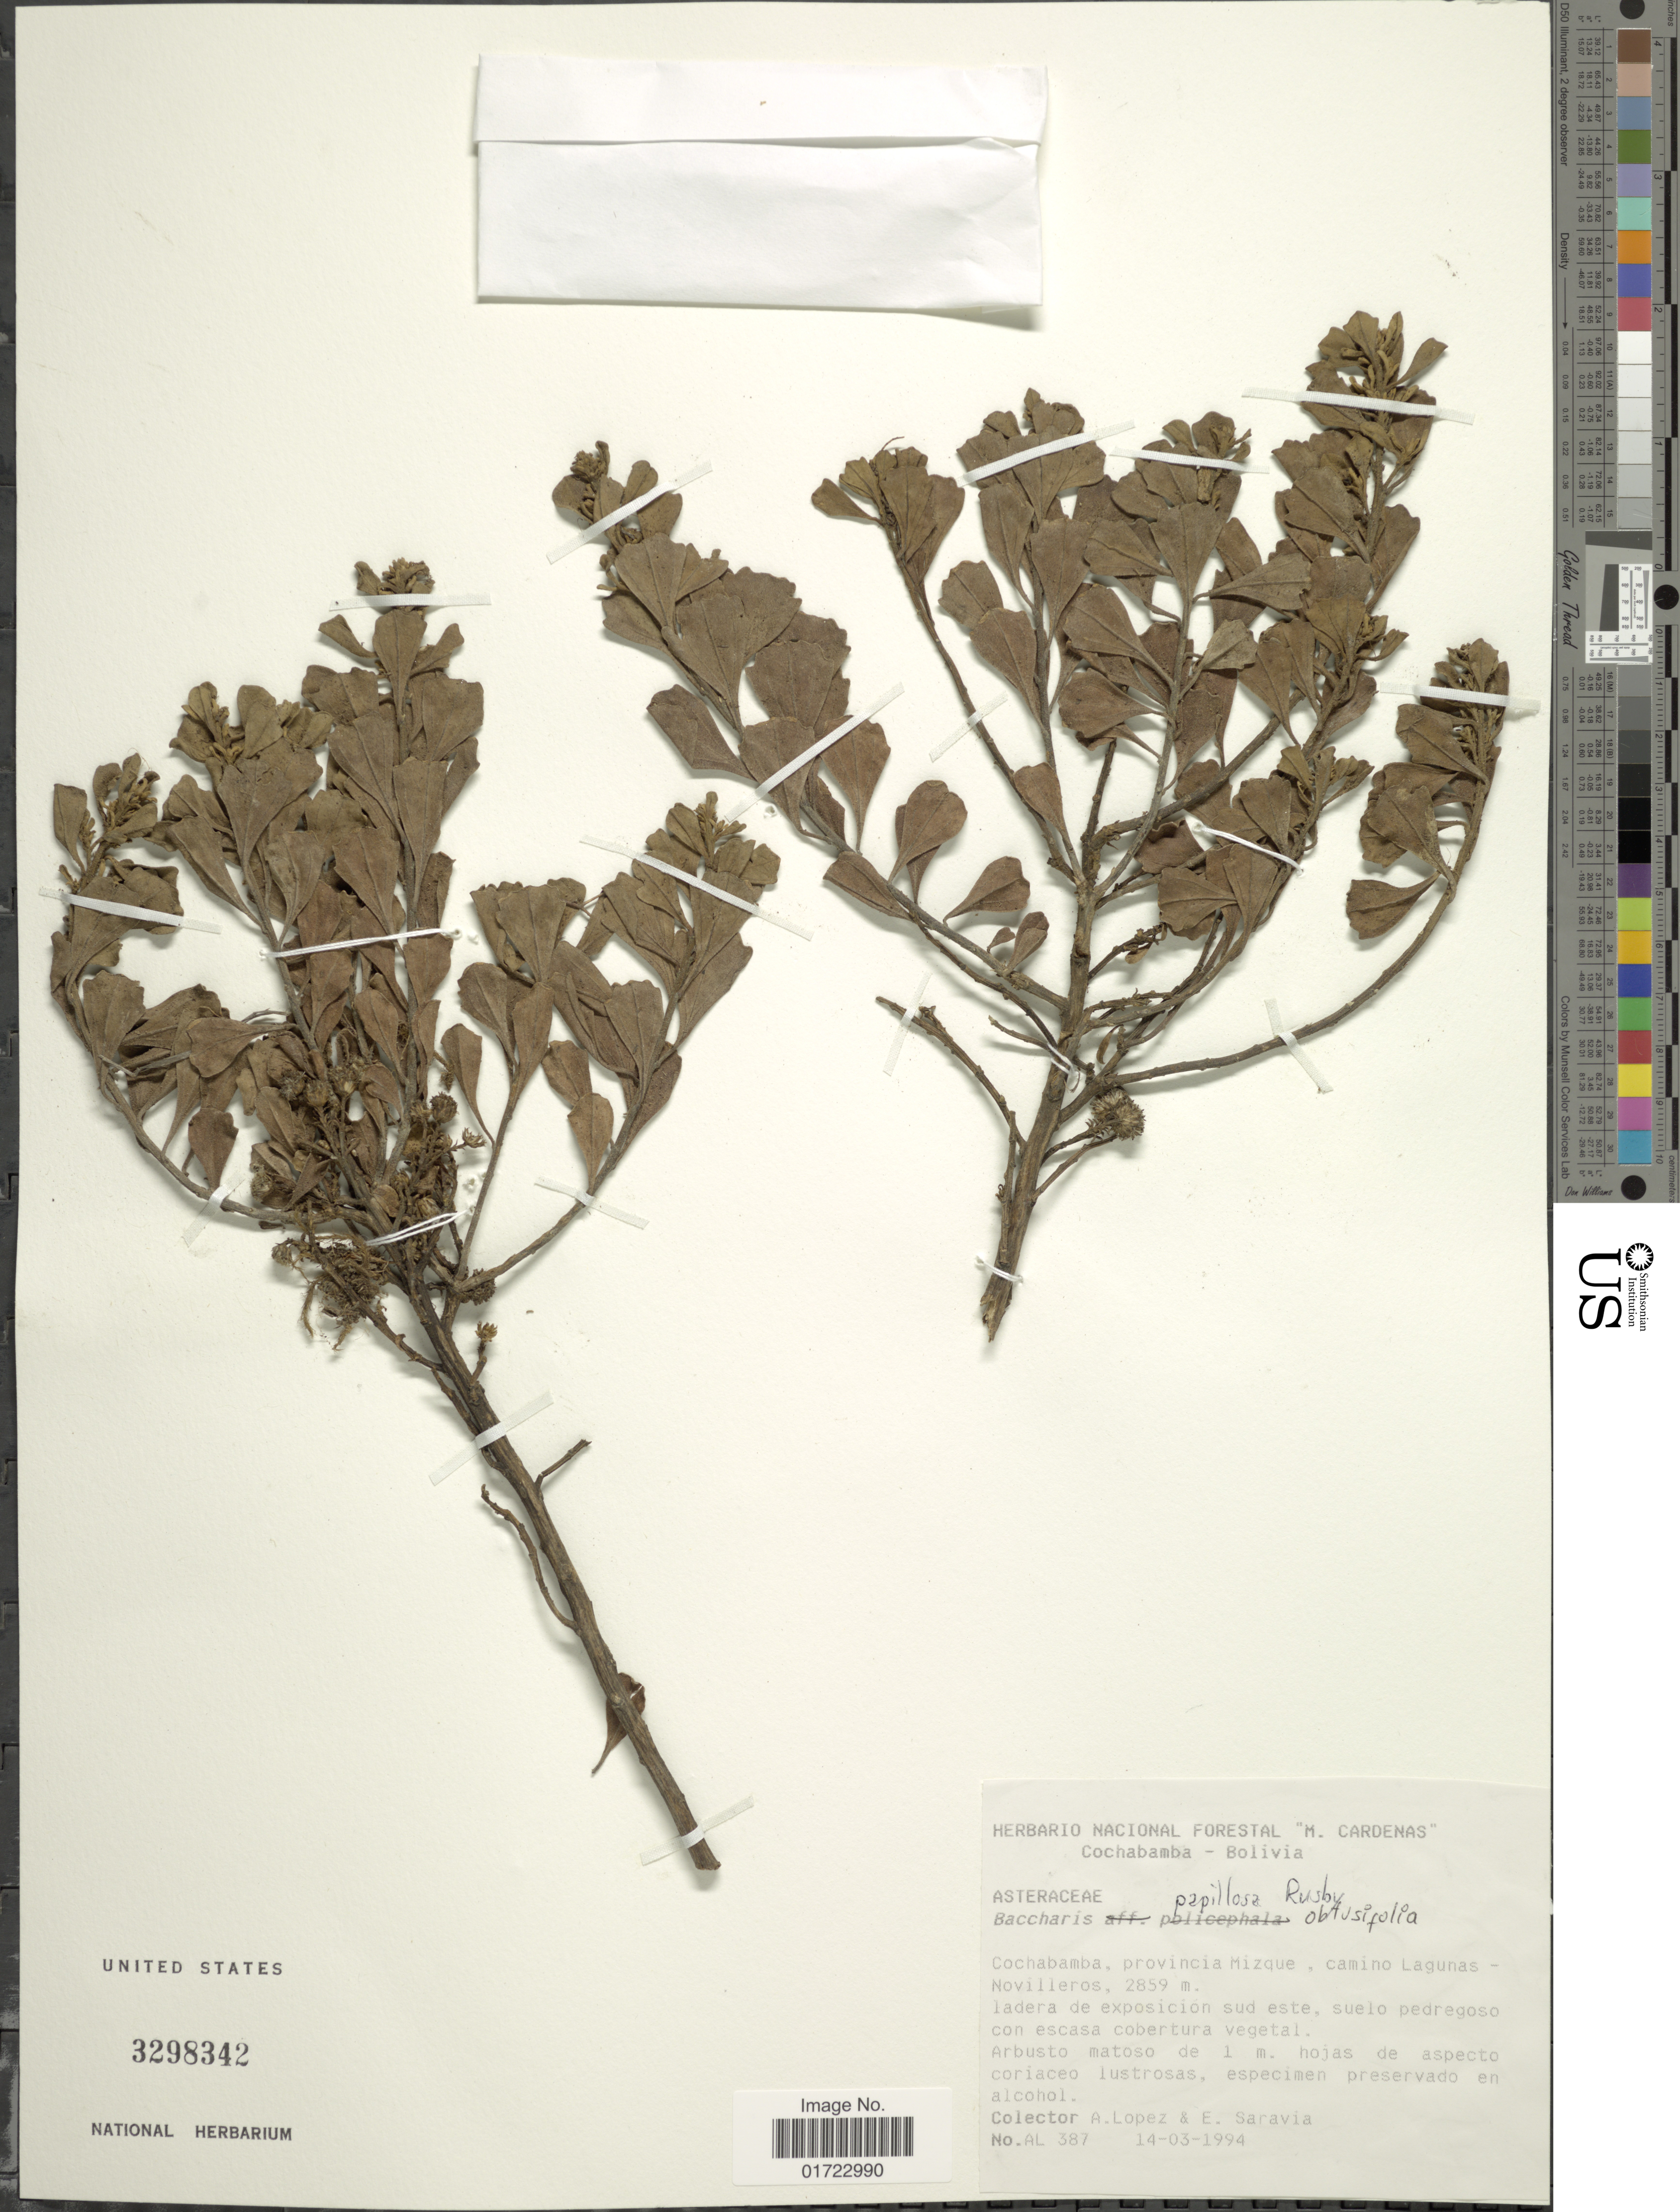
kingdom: Plantae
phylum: Tracheophyta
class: Magnoliopsida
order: Asterales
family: Asteraceae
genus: Baccharis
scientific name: Baccharis papillosa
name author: Rusby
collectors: A. Lopez & E. Saravia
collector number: AL 387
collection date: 1994-03-14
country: Bolivia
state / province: Cochabamba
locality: Provincia Mizque, camino Lagunas - Novilleros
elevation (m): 2859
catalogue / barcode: US 3298342